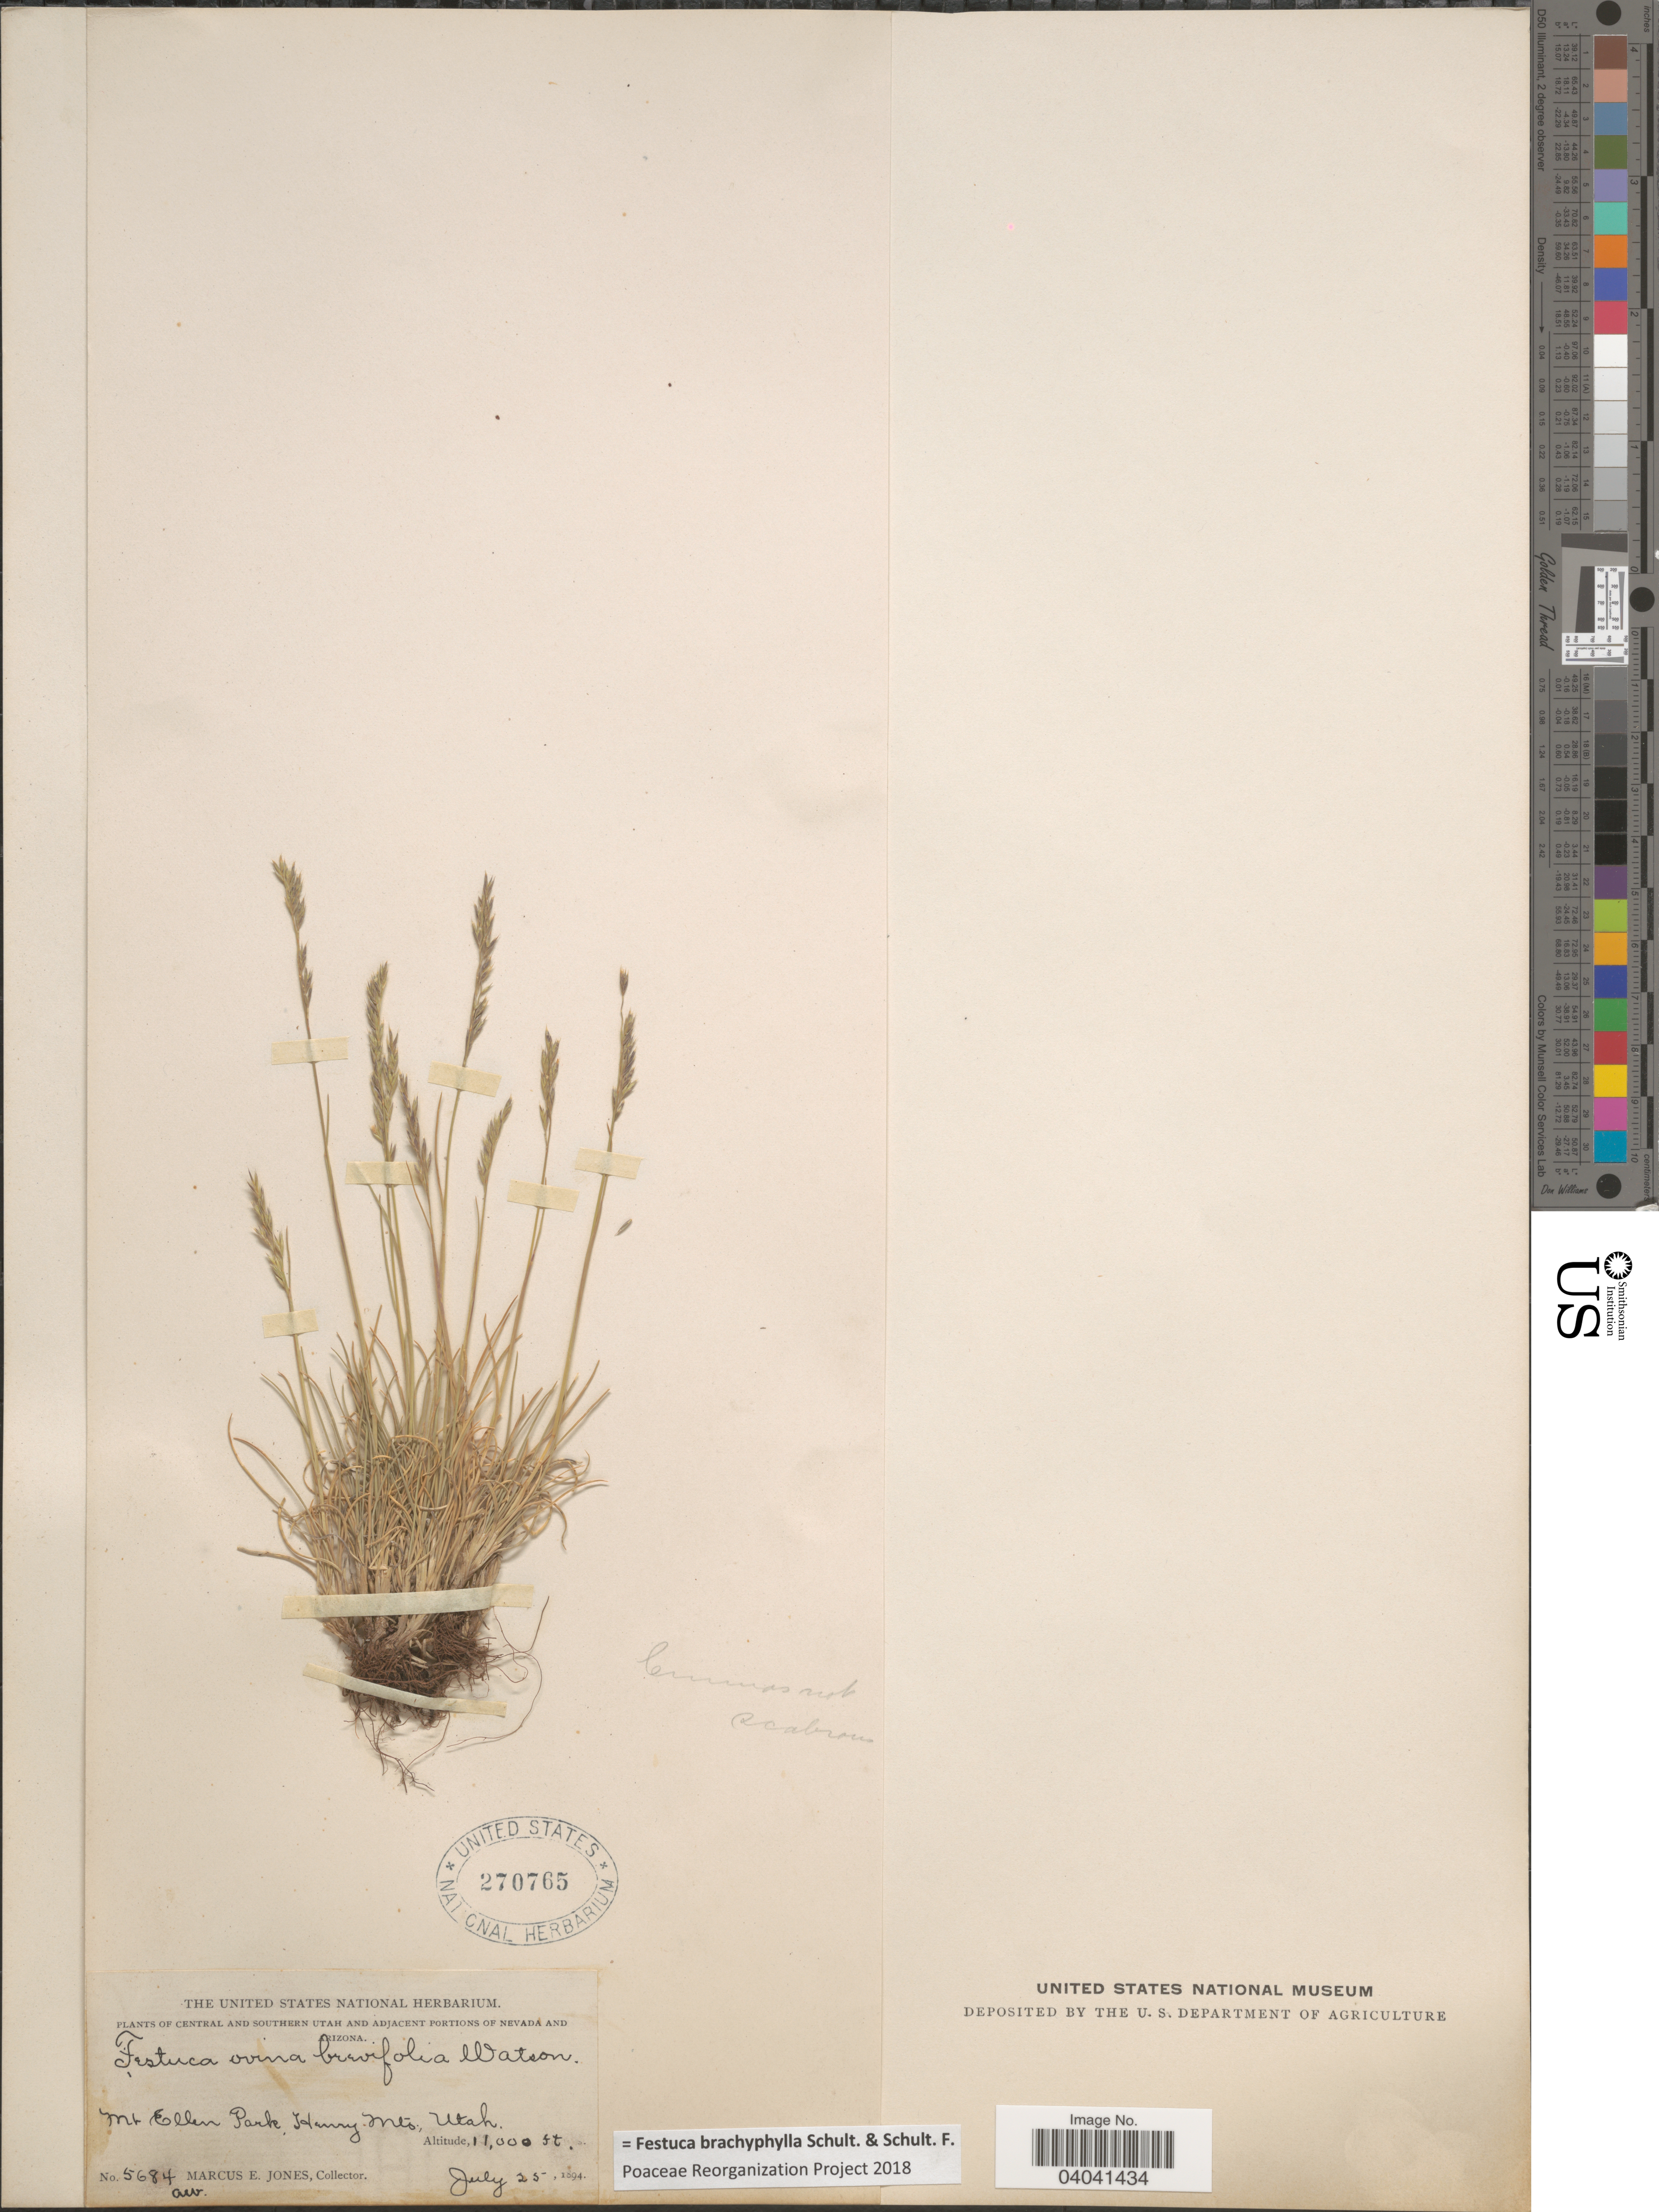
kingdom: Plantae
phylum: Tracheophyta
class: Liliopsida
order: Poales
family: Poaceae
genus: Festuca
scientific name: Festuca brachyphylla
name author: Schult. & Schult. f.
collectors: M. E. Jones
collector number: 5684aw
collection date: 1894-07-25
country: United States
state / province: Utah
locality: Central and Southern Utah. Mt Ellen Park, Henry Mts.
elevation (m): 3353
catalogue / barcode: US 270765